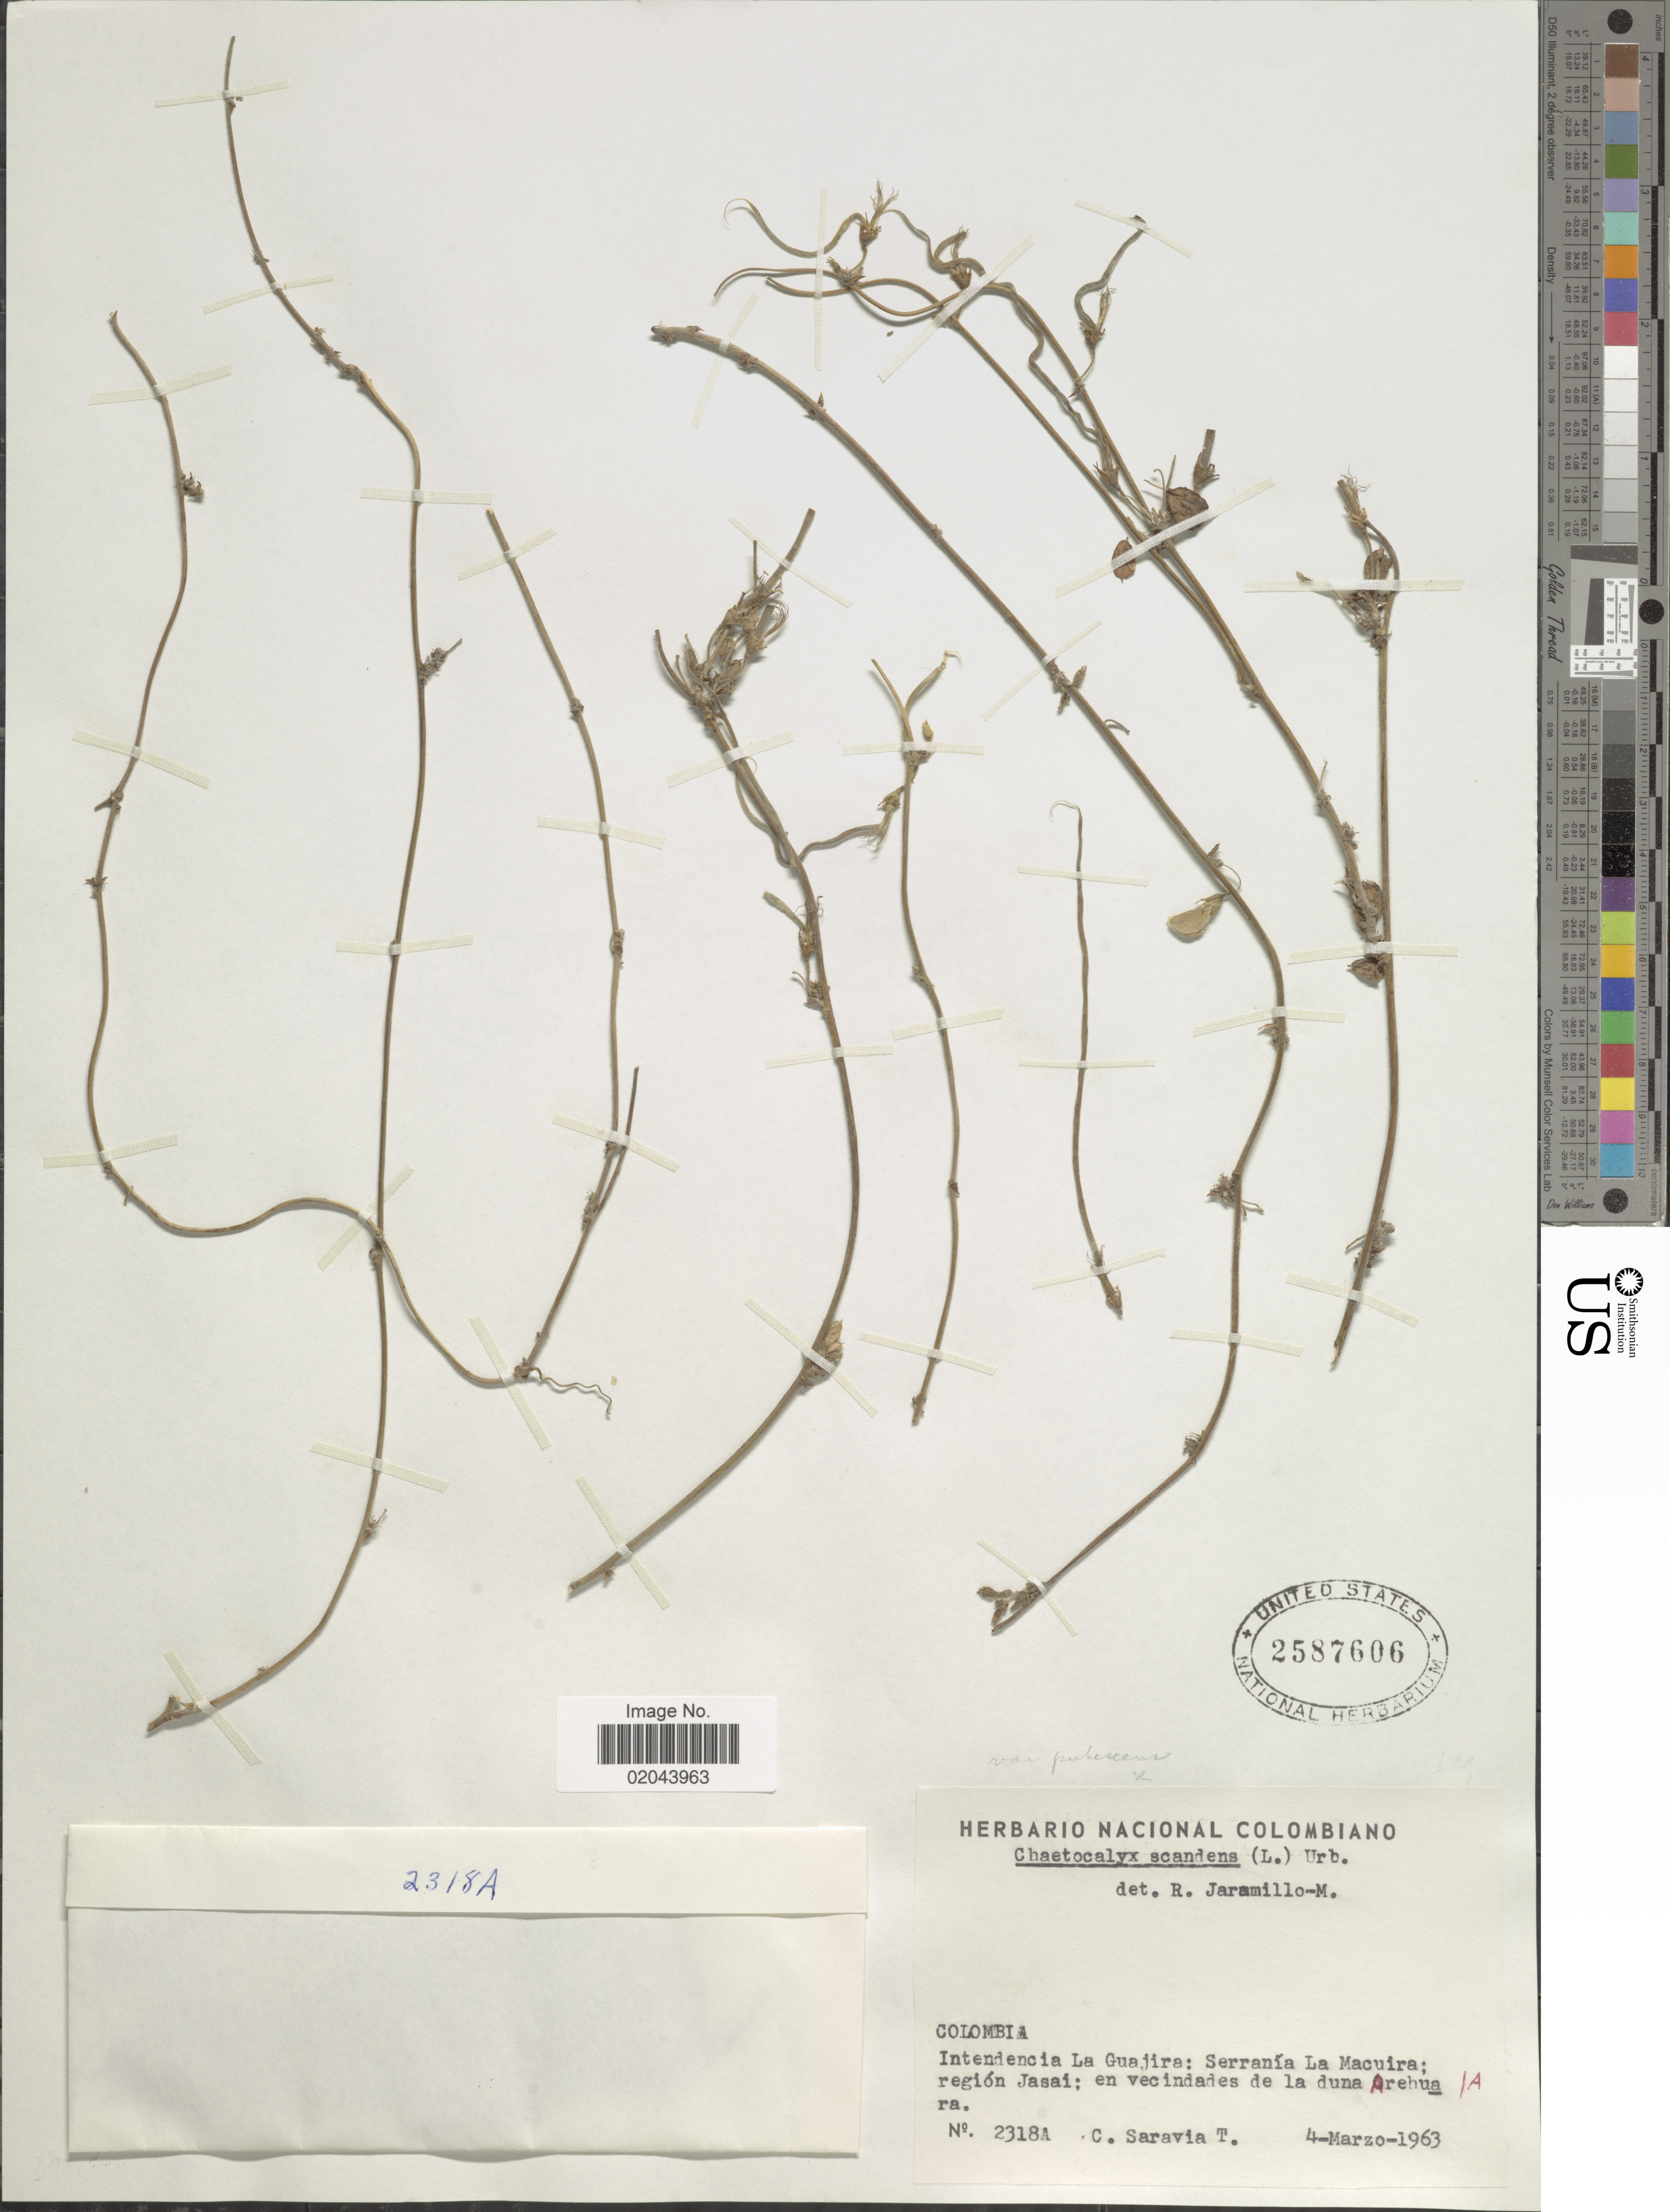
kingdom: Plantae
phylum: Tracheophyta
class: Magnoliopsida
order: Fabales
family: Fabaceae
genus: Chaetocalyx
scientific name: Chaetocalyx scandens var. pubescens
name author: (DC.) Rudd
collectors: C. Saravia T.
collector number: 2318A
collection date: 1963-03-04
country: Colombia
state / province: La Guajira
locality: Intendencia La Guajira: Serranía La Macuira; región Jasai; en vecindades de la Arehuara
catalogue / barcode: US 2587606